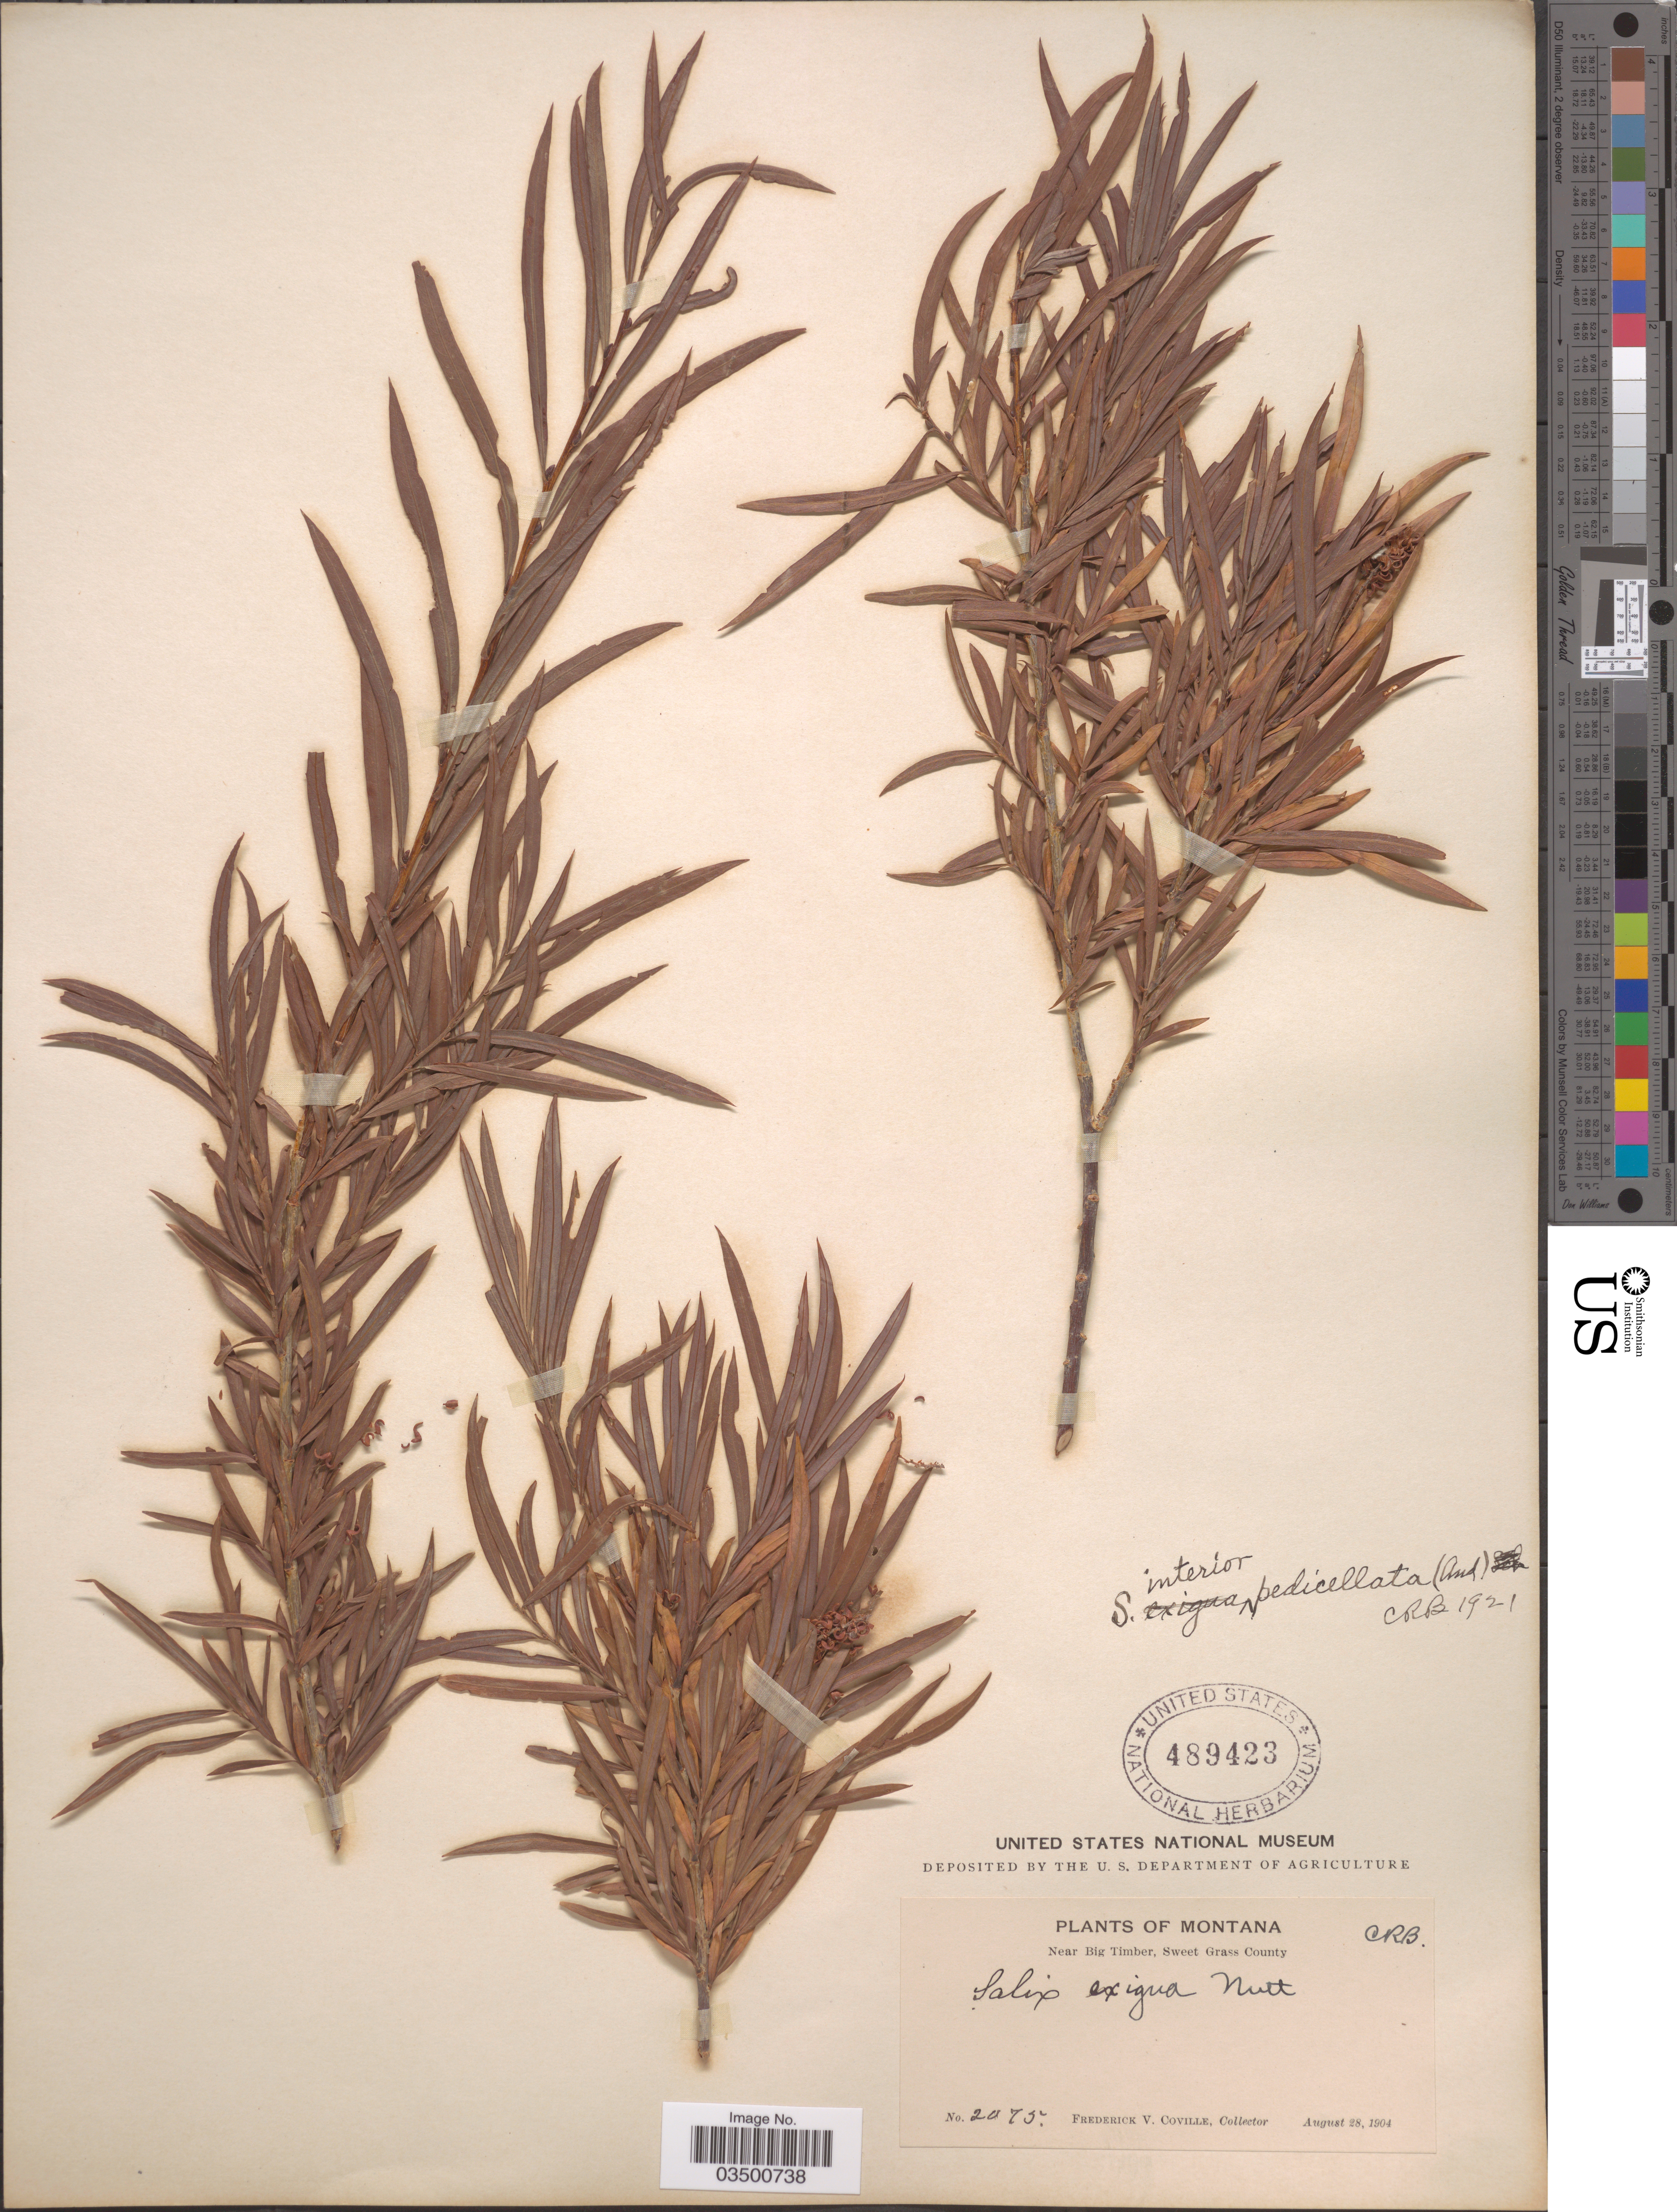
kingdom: Plantae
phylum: Tracheophyta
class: Magnoliopsida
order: Malpighiales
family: Salicaceae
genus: Salix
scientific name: Salix interior var. pedicellata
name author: (Andersson) C.R. Ball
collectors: F. V. Coville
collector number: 2075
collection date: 1904-08-28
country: United States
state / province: Montana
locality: Near Big Timber, Sweet Grass County.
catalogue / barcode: US 489423